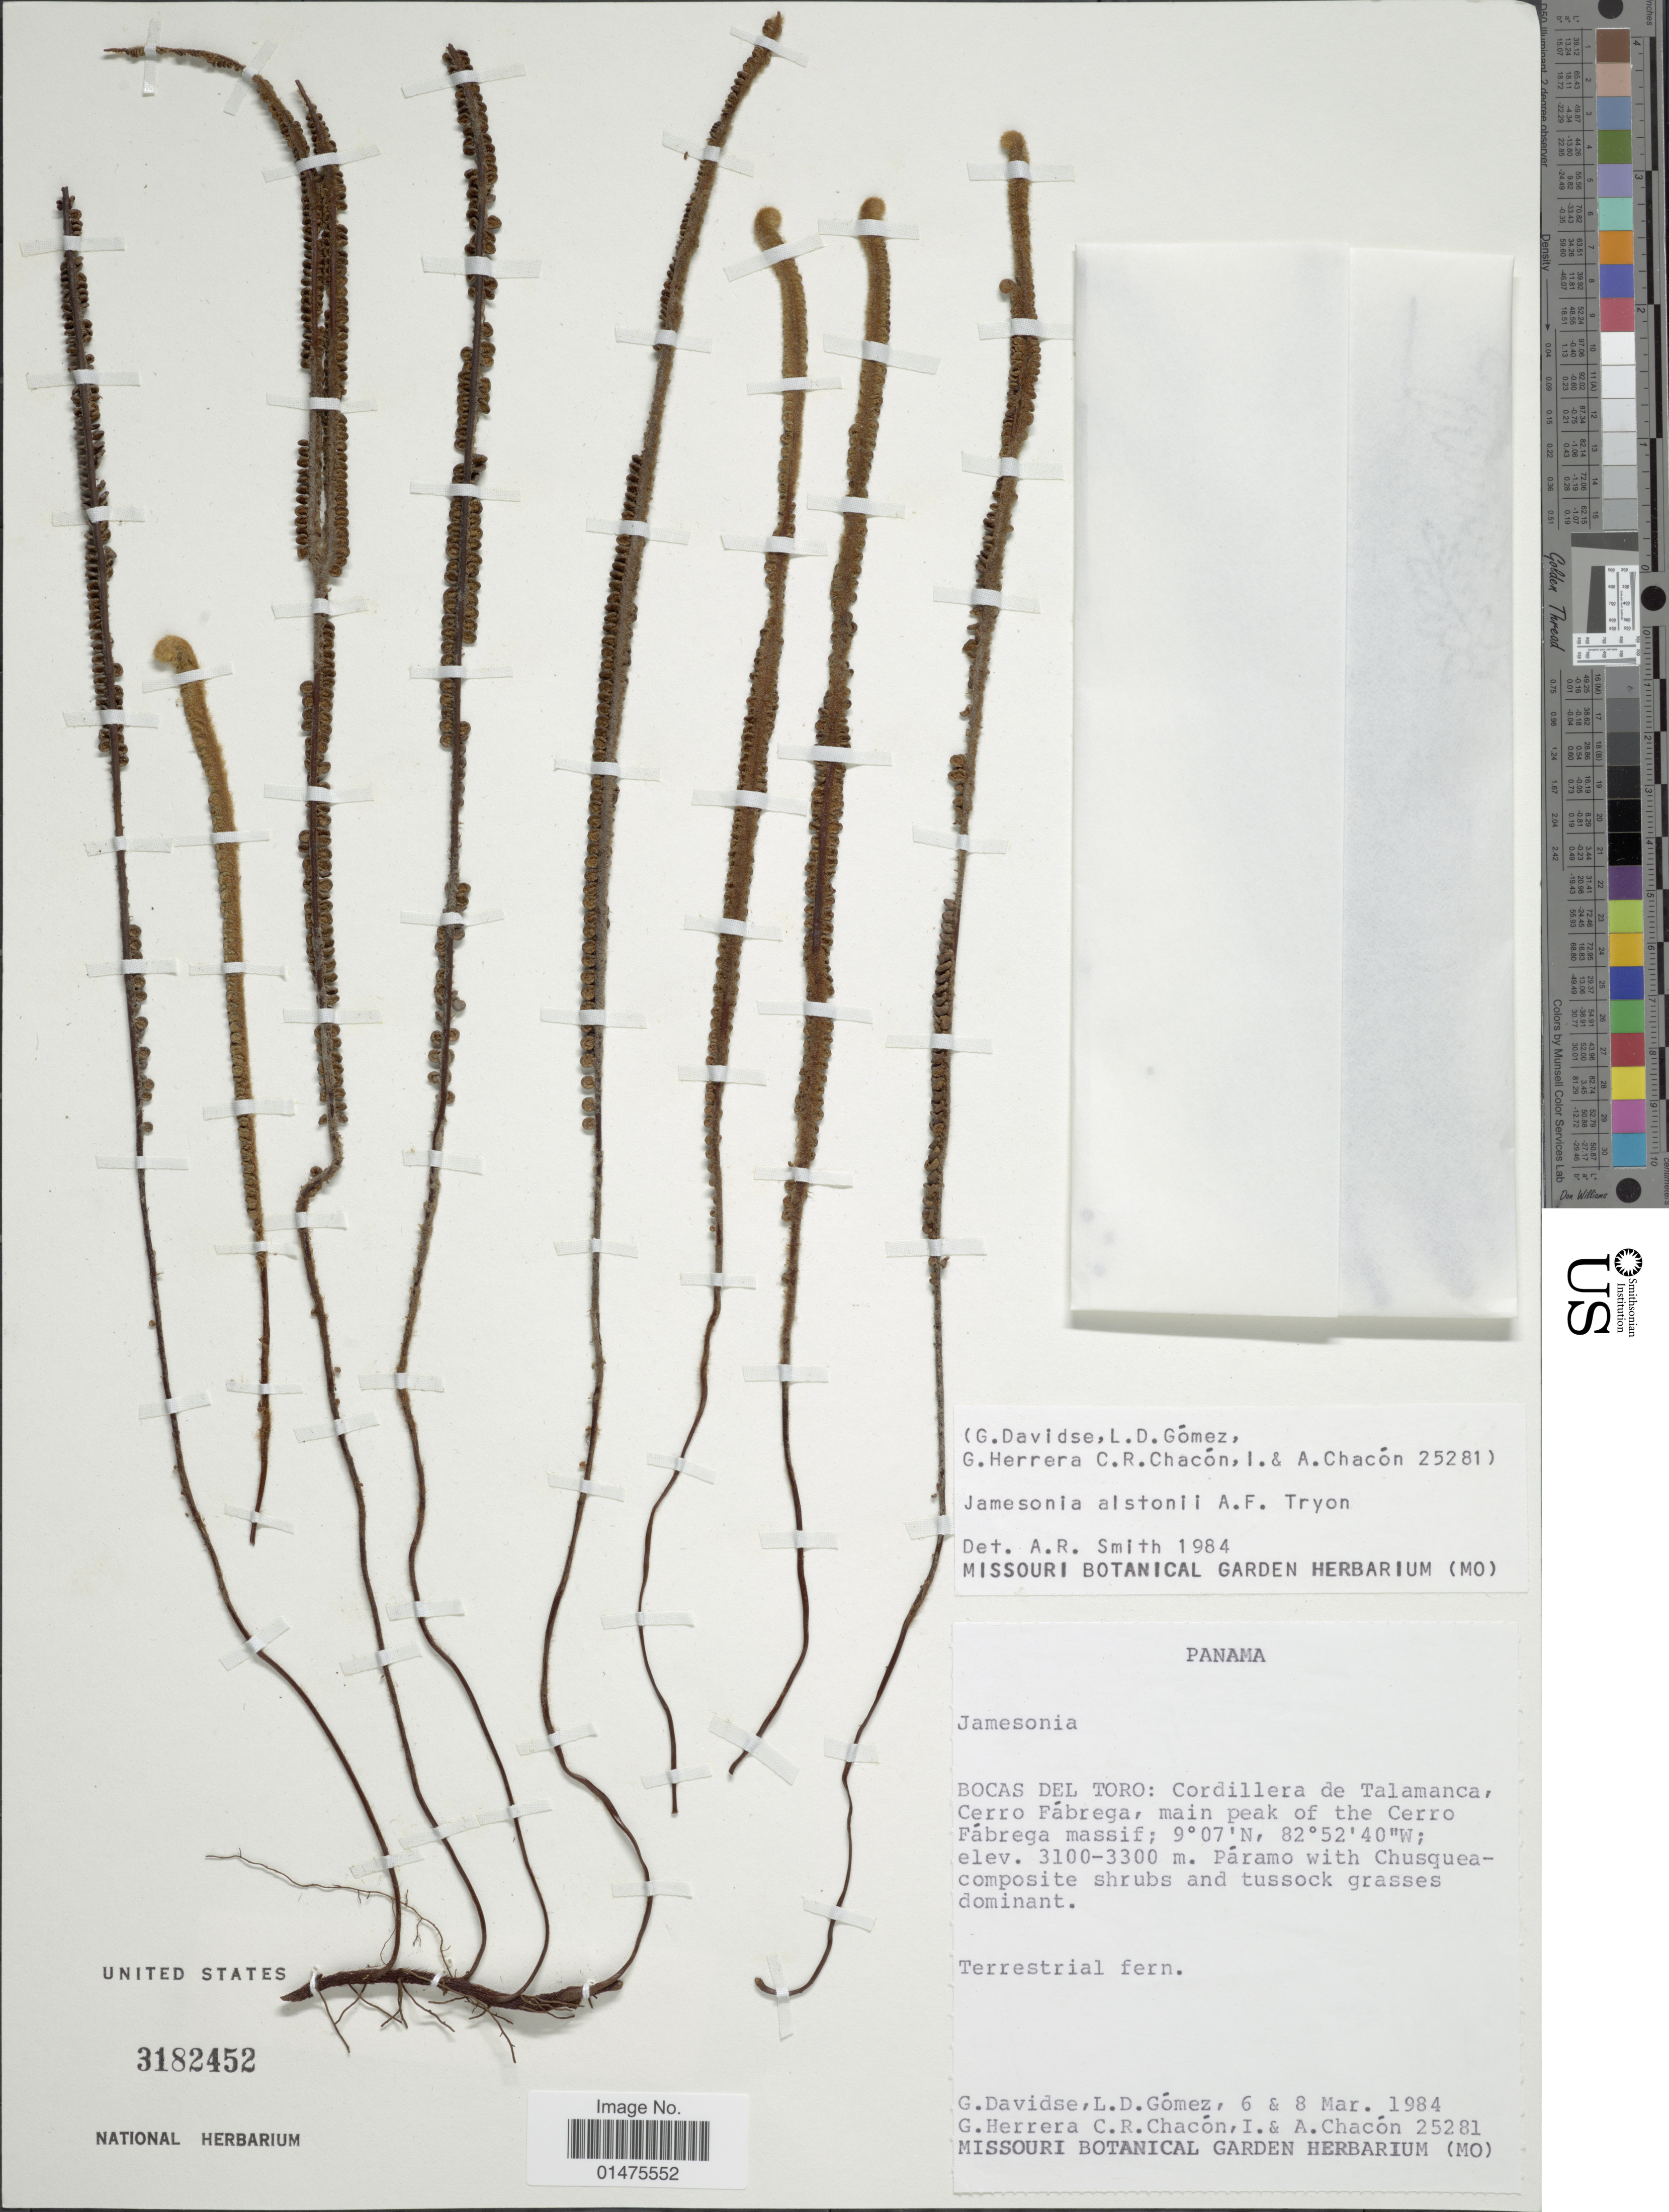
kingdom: Plantae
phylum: Tracheophyta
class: Polypodiopsida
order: Polypodiales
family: Pteridaceae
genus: Jamesonia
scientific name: Jamesonia alstonii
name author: A.F. Tryon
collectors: G. Davidse, L. Gomez, G. Herrera, C. Chacon & et al.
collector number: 25281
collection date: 1984-03-06/1984-03-08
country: Panama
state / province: Bocas del Toro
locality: Cordillera de Talamanca, Cerro Fábrega, main peak of the Cerro Fábrega massif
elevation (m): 3100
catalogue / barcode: US 3182452